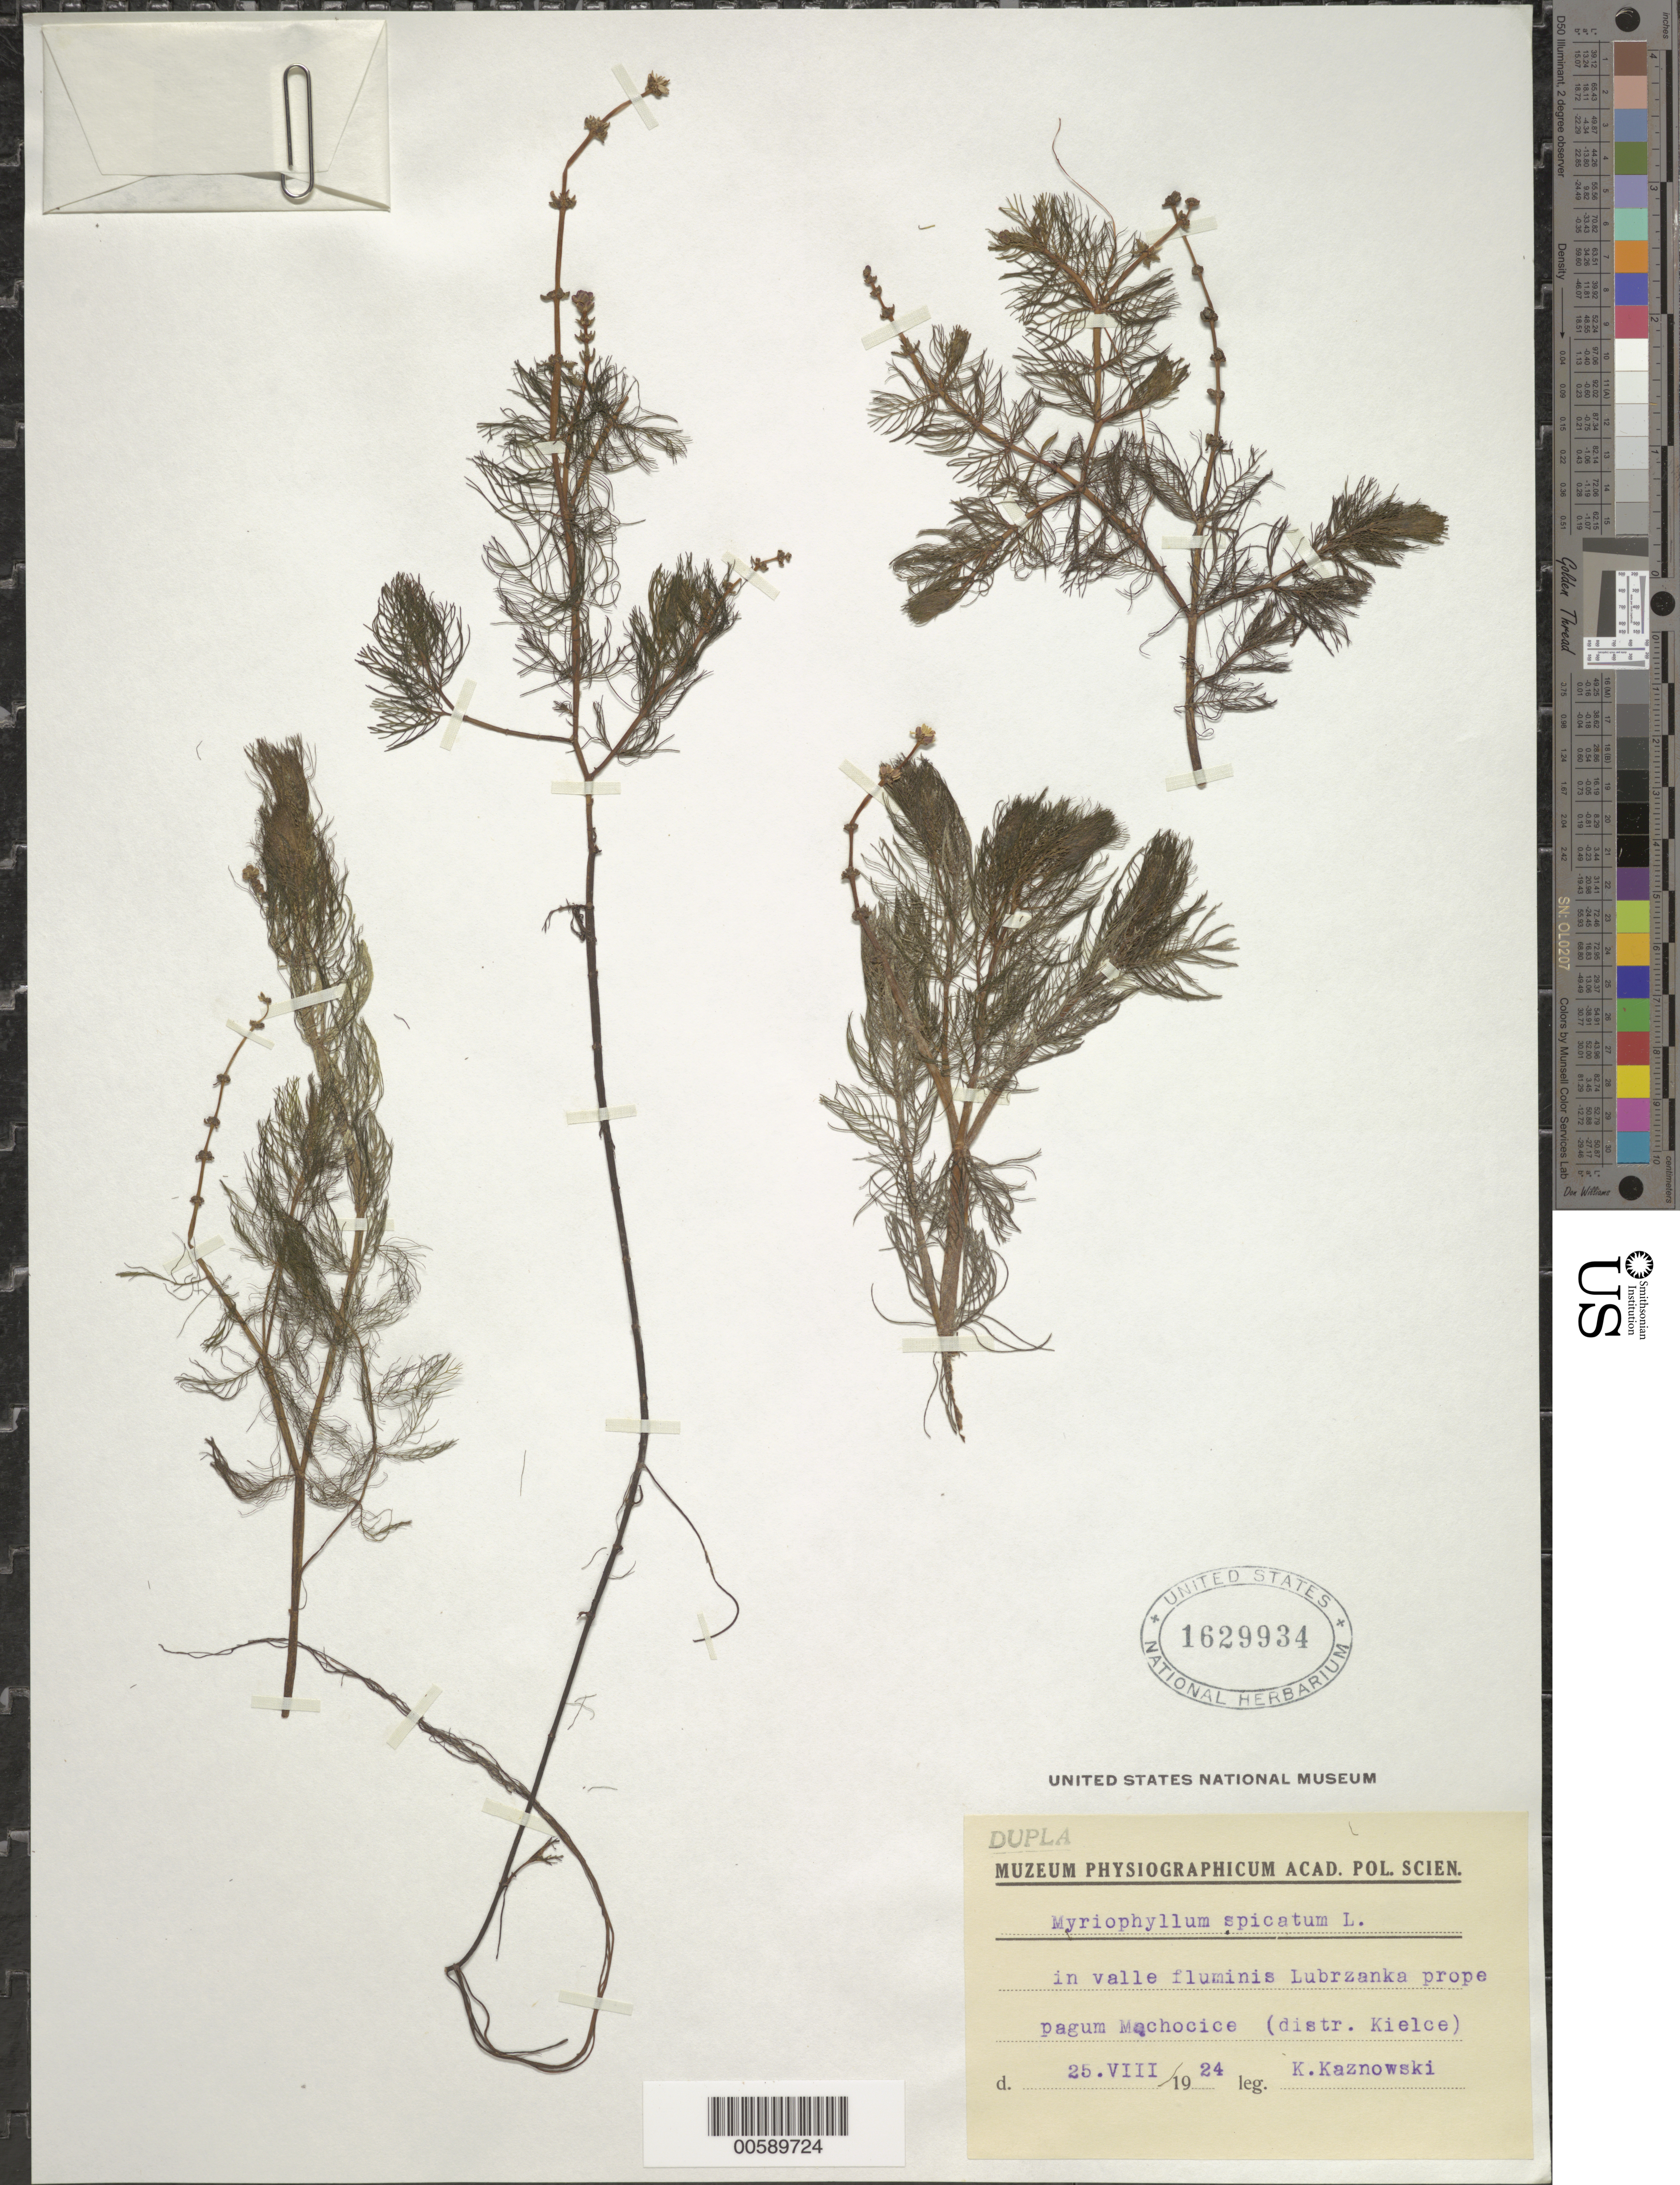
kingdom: Plantae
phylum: Tracheophyta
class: Magnoliopsida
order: Saxifragales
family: Haloragaceae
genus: Myriophyllum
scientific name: Myriophyllum spicatum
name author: L.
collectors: K. Kaznowski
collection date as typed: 25 Aug 1924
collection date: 1924-08-25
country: Poland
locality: Lubrzanka near pagum Machocice, Kielce dist.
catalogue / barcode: US 1629934